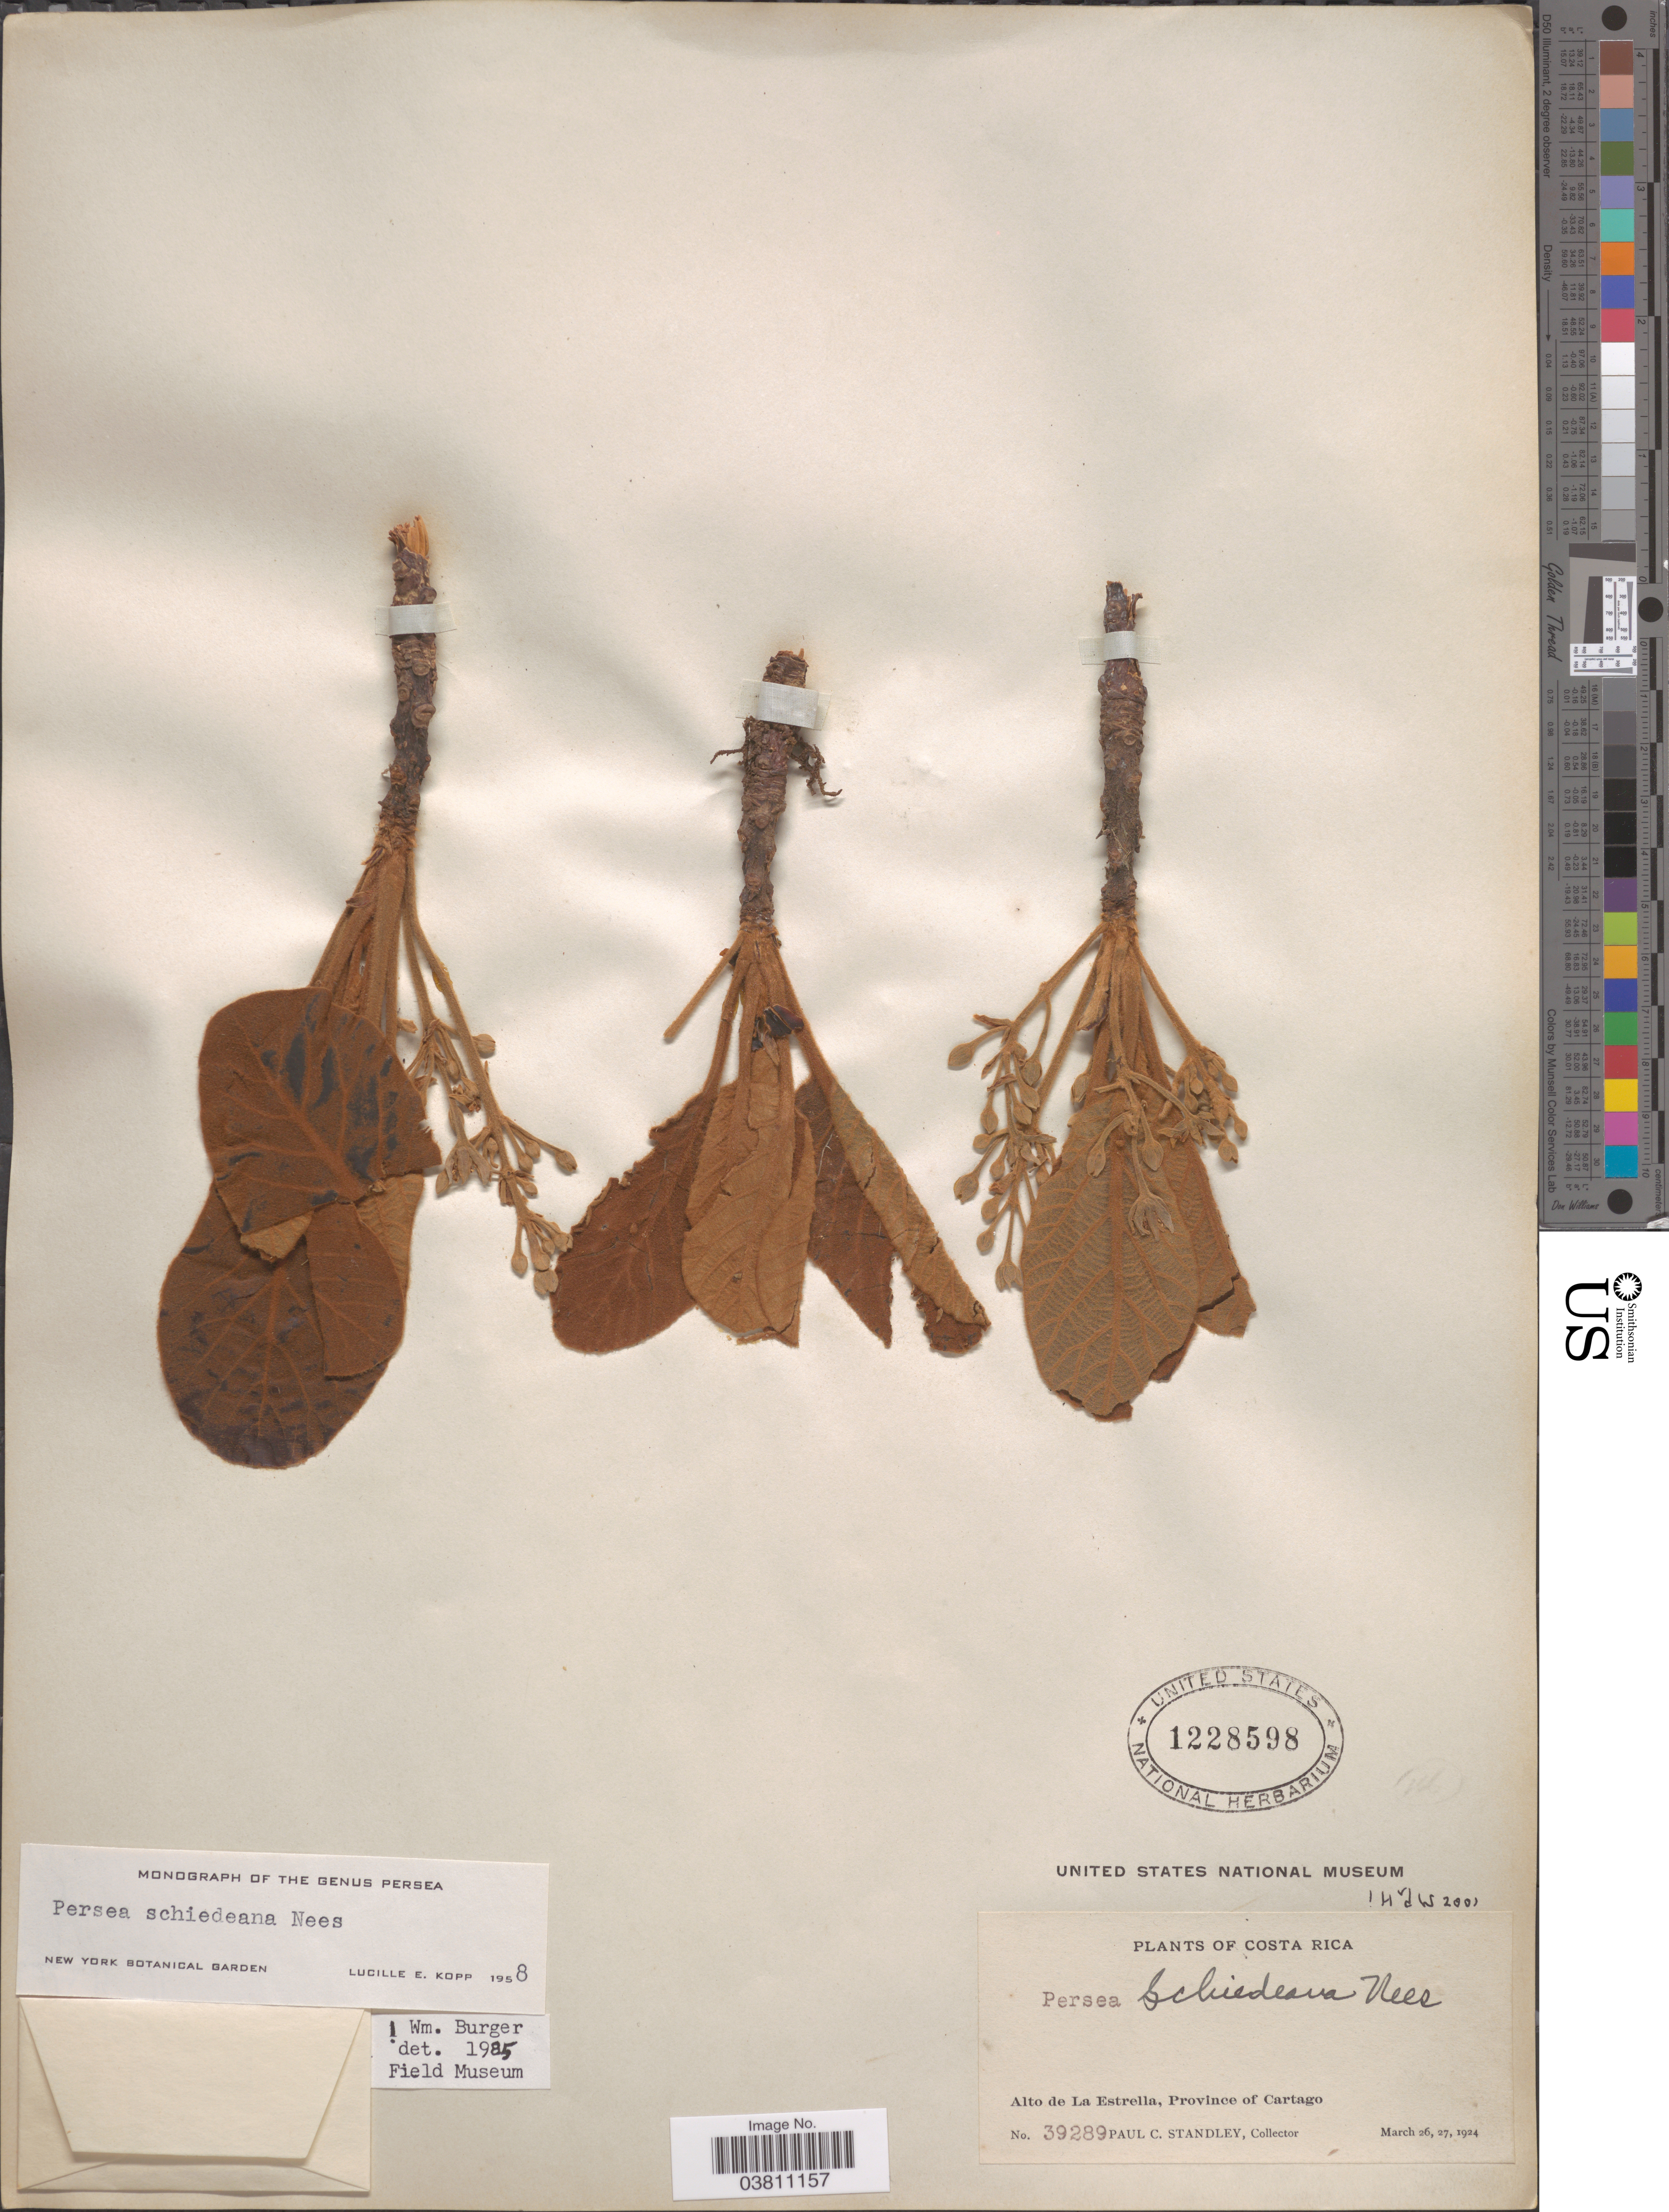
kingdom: Plantae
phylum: Tracheophyta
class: Magnoliopsida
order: Laurales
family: Lauraceae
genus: Persea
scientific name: Persea schiediana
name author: Nees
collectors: P. C. Standley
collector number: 39289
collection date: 1924-03-26/1924-03-27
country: Costa Rica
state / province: Cartago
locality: Alto de La Estrella.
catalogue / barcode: US 1228598